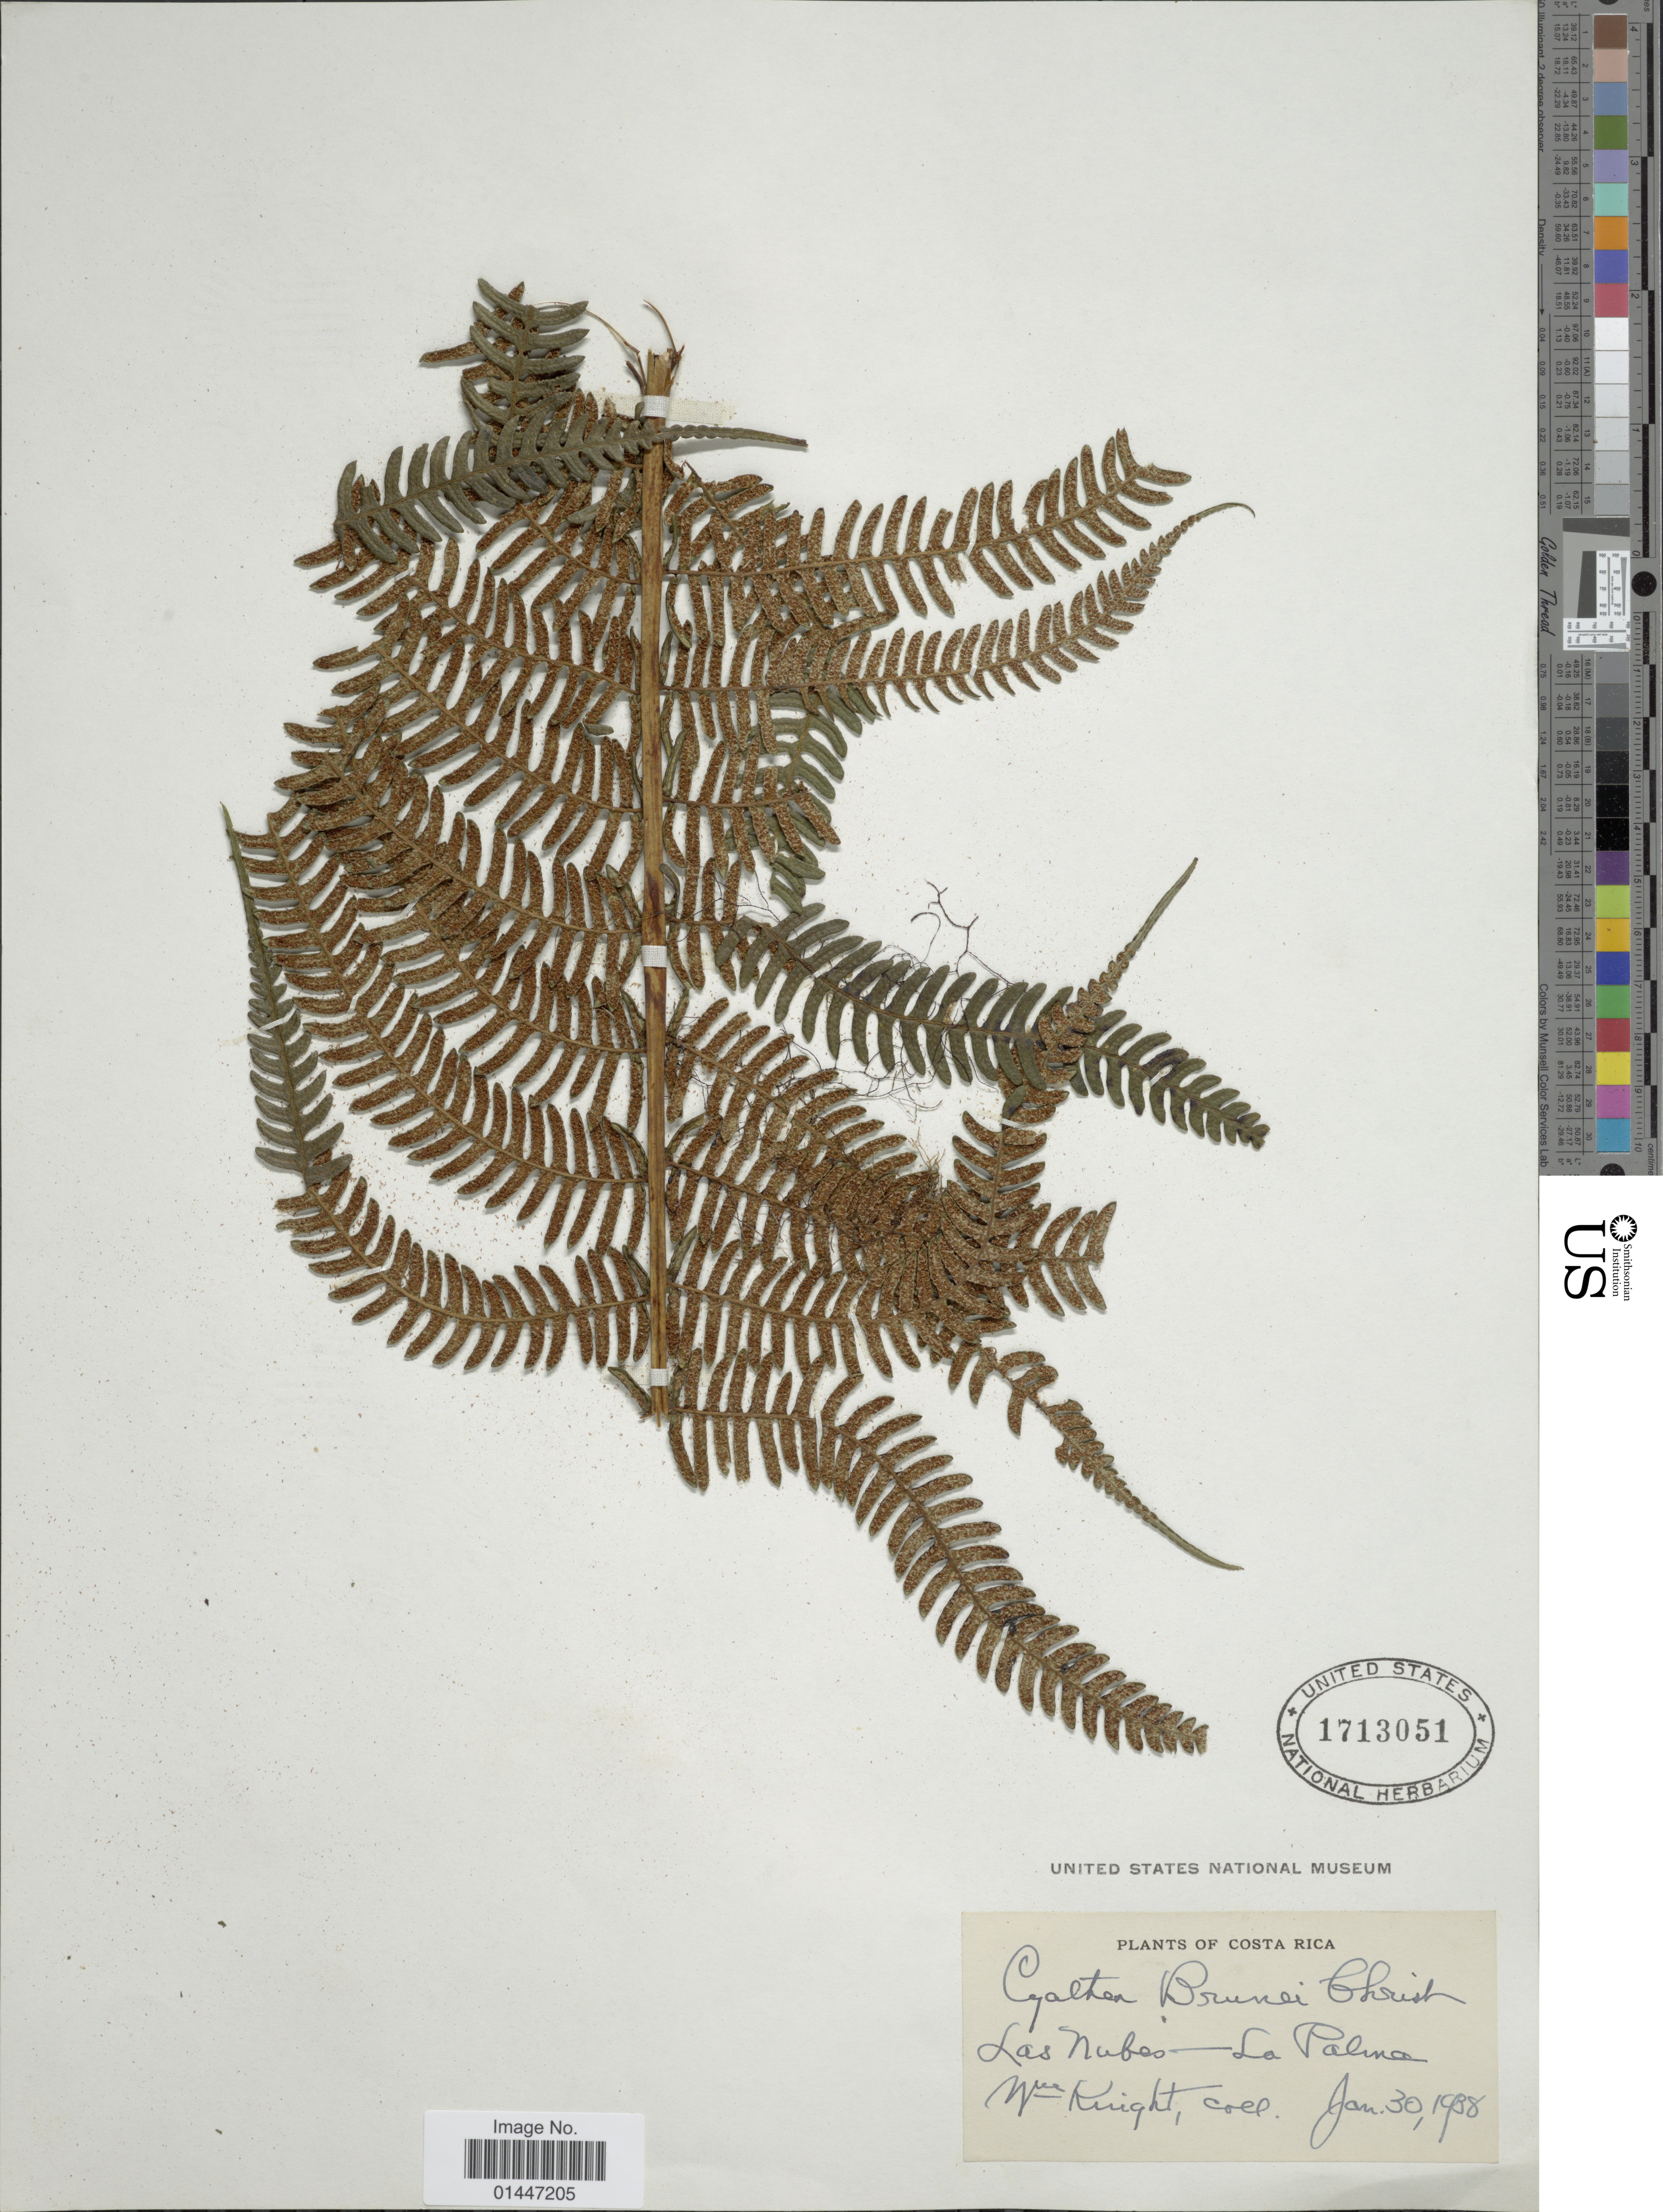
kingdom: Plantae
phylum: Tracheophyta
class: Polypodiopsida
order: Cyatheales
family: Cyatheaceae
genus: Sphaeropteris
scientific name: Sphaeropteris brunei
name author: (Christ) R.M. Tryon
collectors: W. Knight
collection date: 1938-01-30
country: Costa Rica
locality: Las Nubes - La Palma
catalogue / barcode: US 1713051